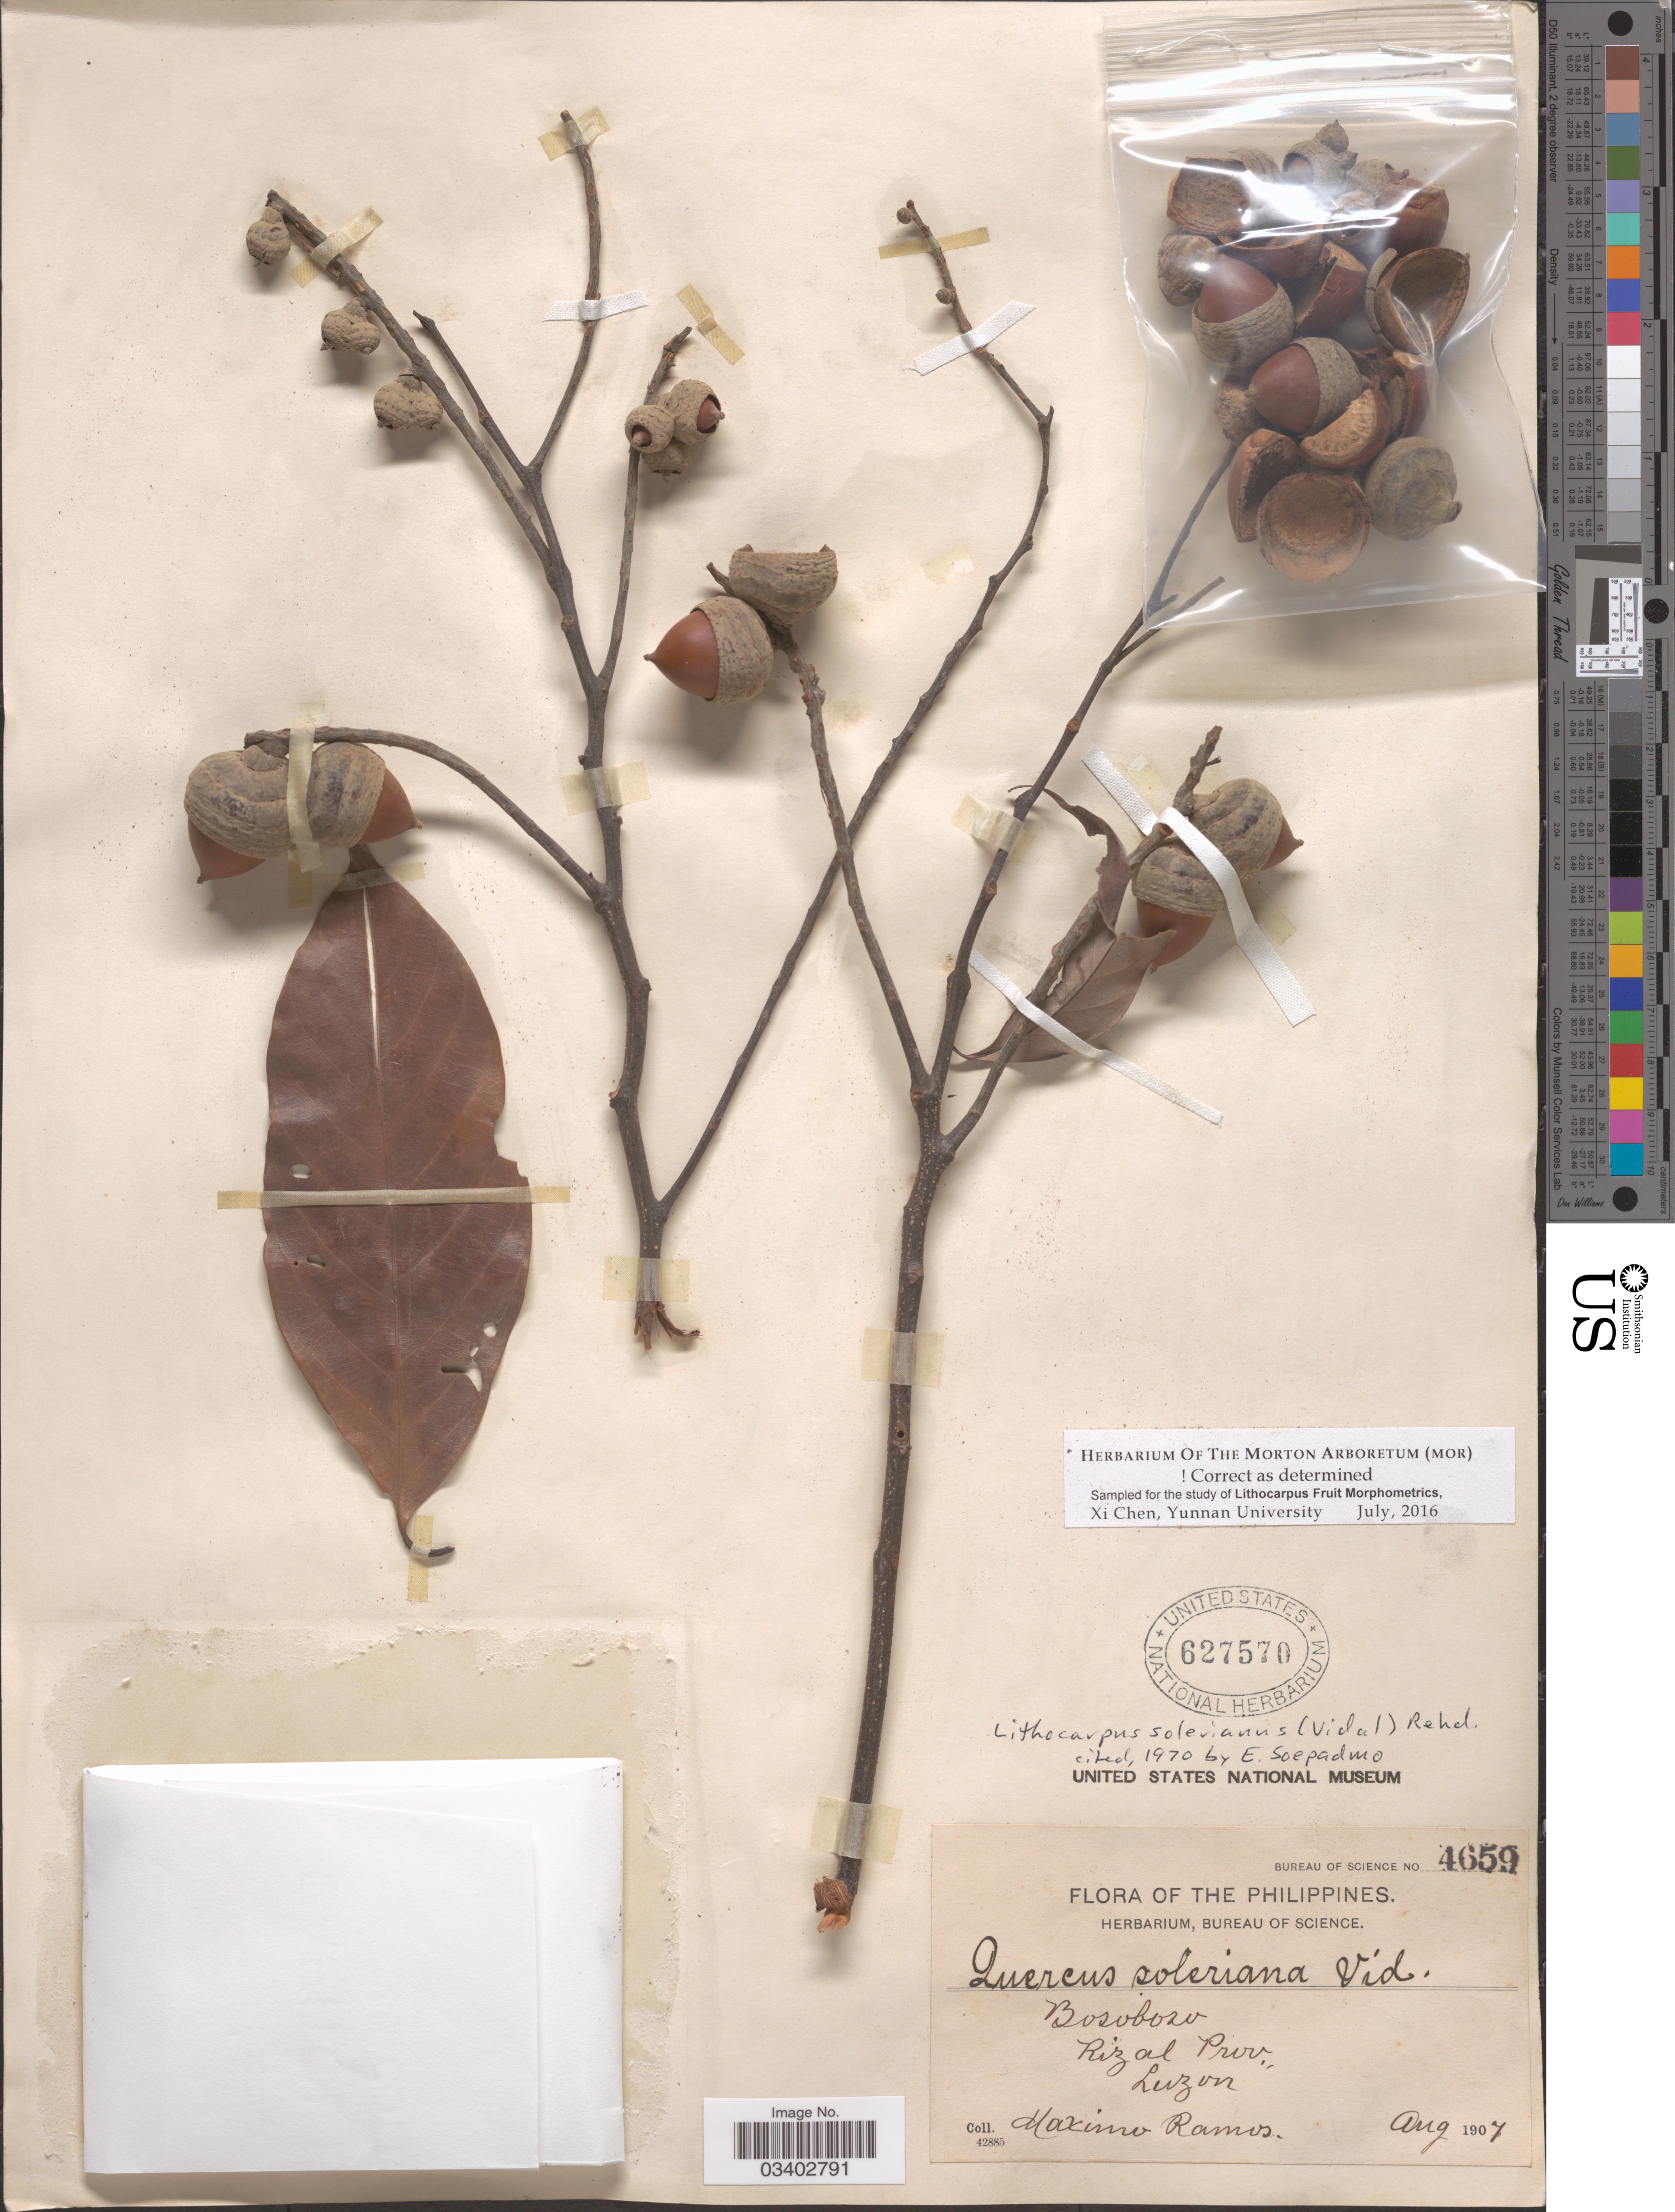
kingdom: Plantae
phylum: Tracheophyta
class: Magnoliopsida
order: Fagales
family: Fagaceae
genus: Lithocarpus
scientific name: Lithocarpus solerianus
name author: (Vidal) Rehder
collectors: M. Ramos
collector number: Bureau of Science 4659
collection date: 1907-08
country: Philippines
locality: Bosoboso. Rizal Prov., Luzon.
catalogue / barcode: US 627570